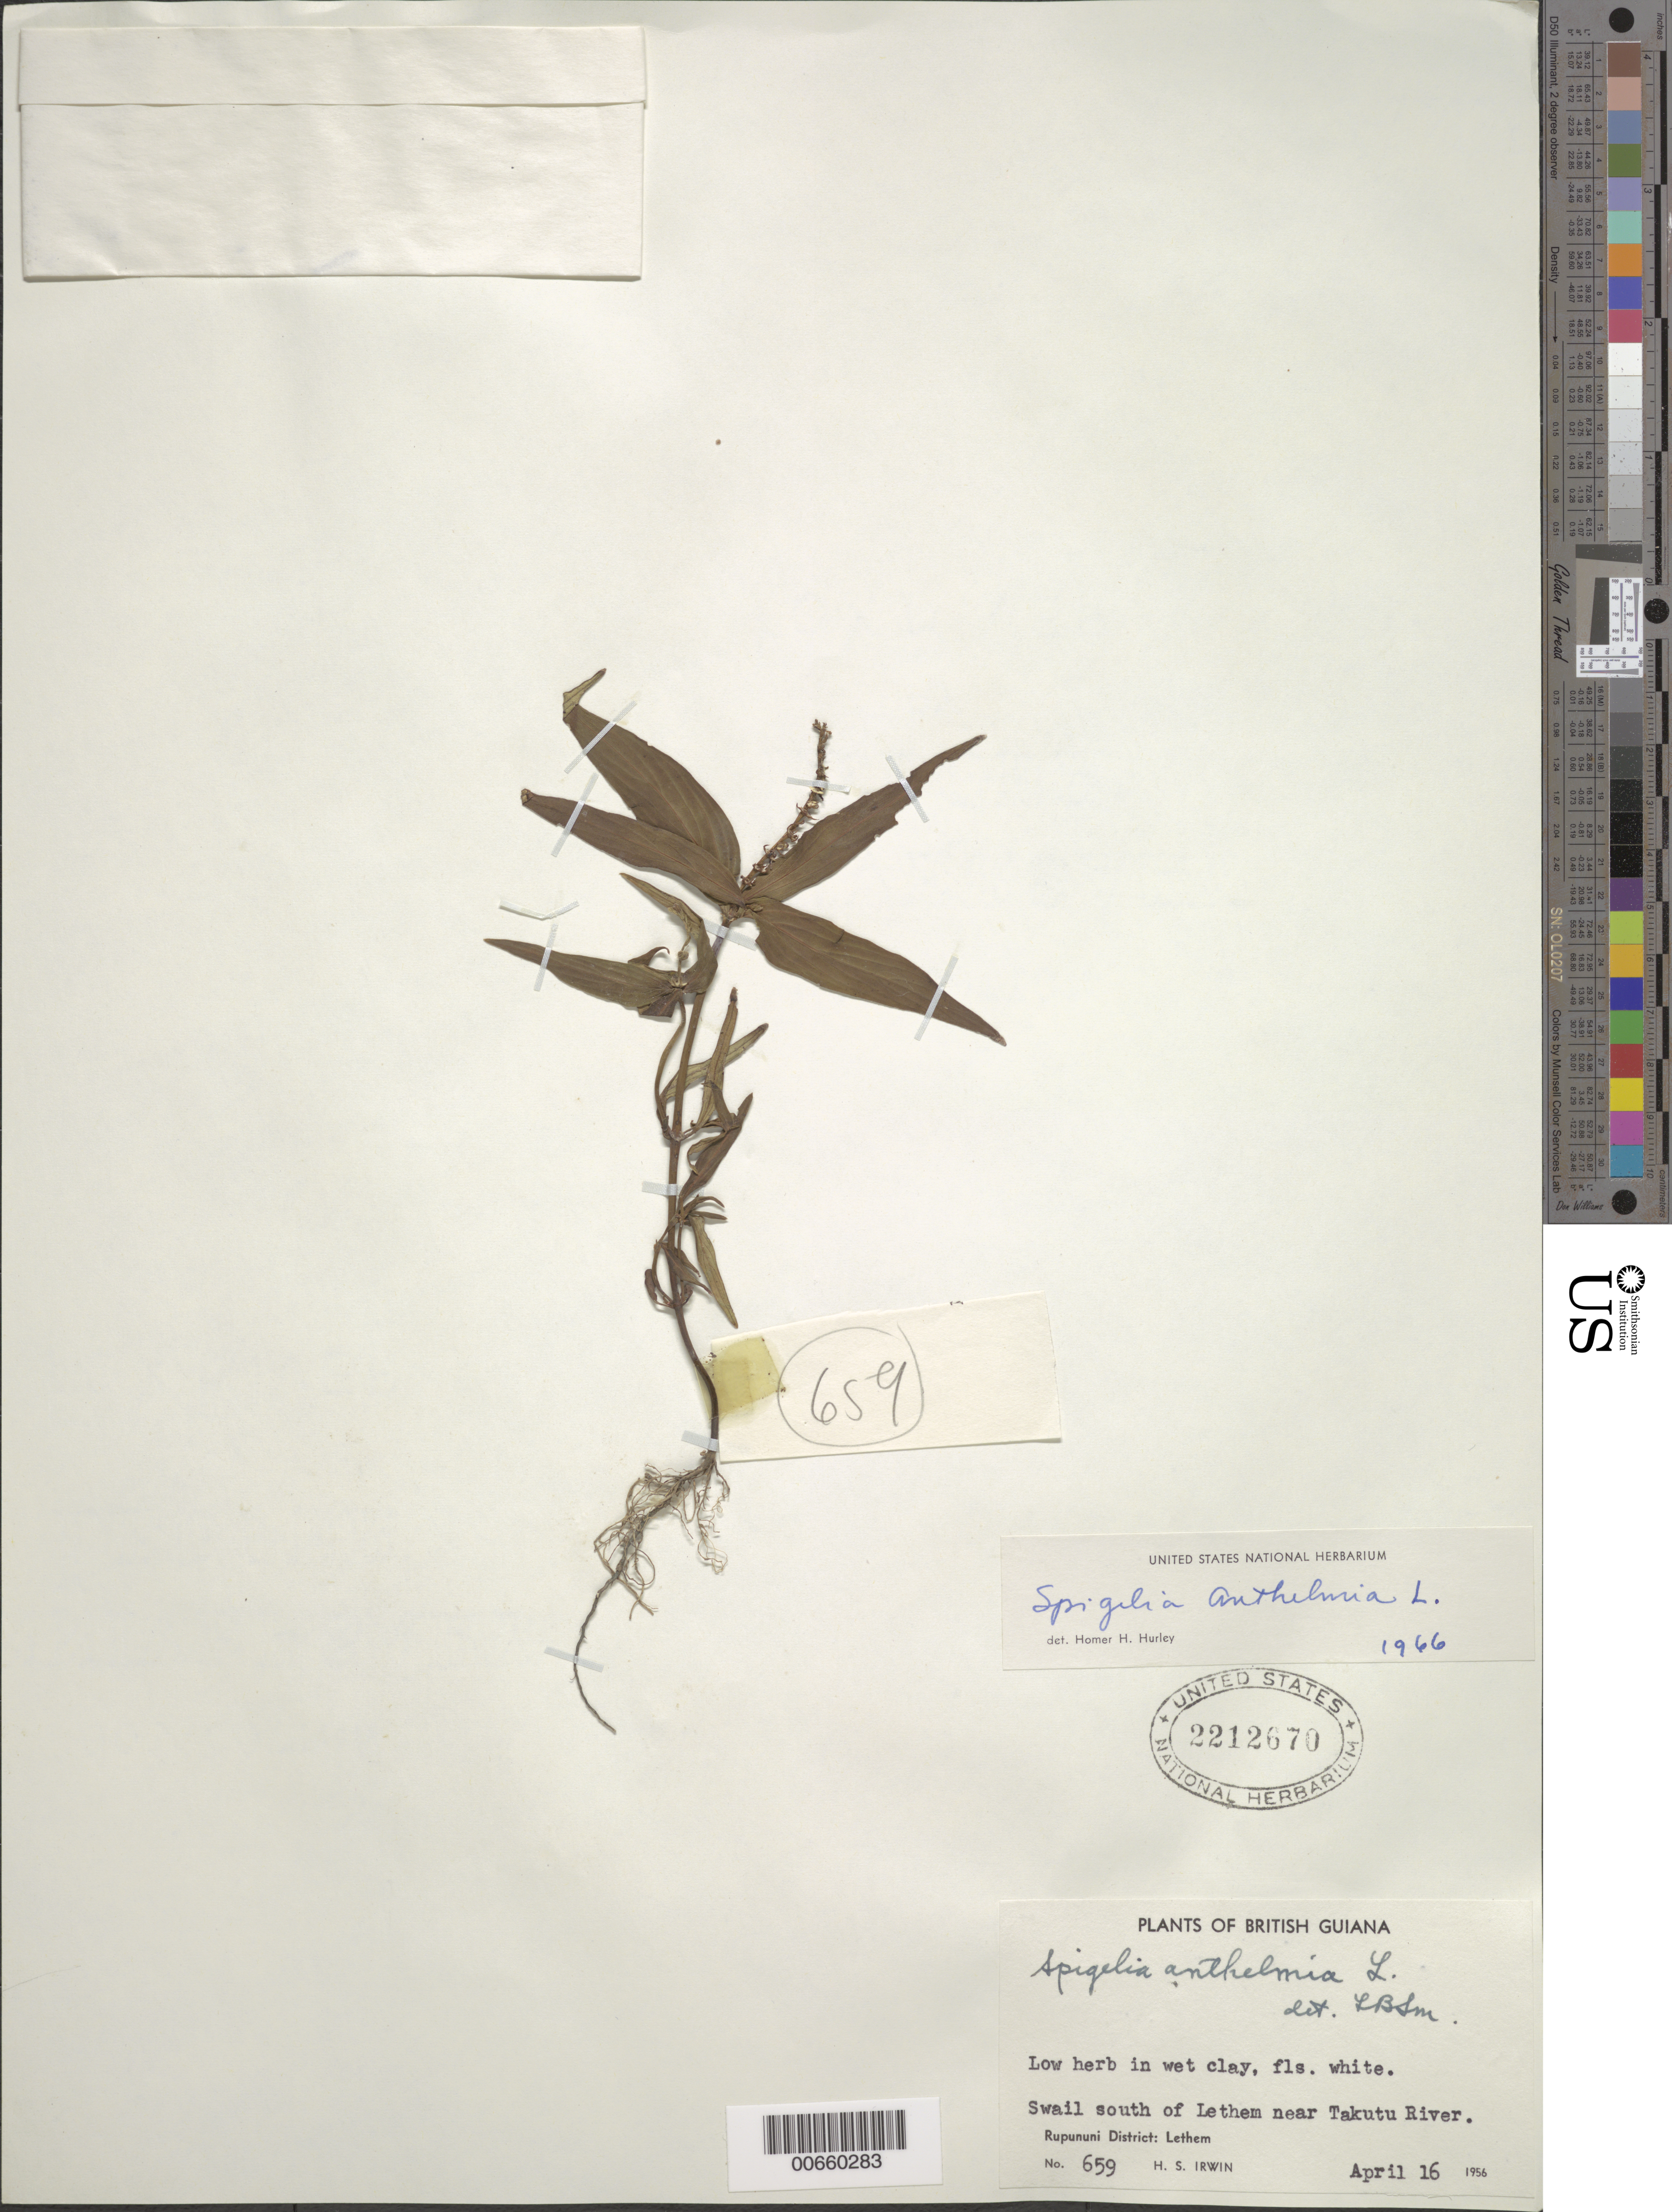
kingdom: Plantae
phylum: Tracheophyta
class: Magnoliopsida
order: Gentianales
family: Loganiaceae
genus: Spigelia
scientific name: Spigelia anthelmia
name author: L.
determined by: Hurley, H. H.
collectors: H. Irwin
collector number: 659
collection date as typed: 16-Apr-56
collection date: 1956-04-16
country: Guyana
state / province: U. Takutu-U. Essequibo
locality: Rupununi Dist., S of Lethem, near Takutu River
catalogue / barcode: US 2212670